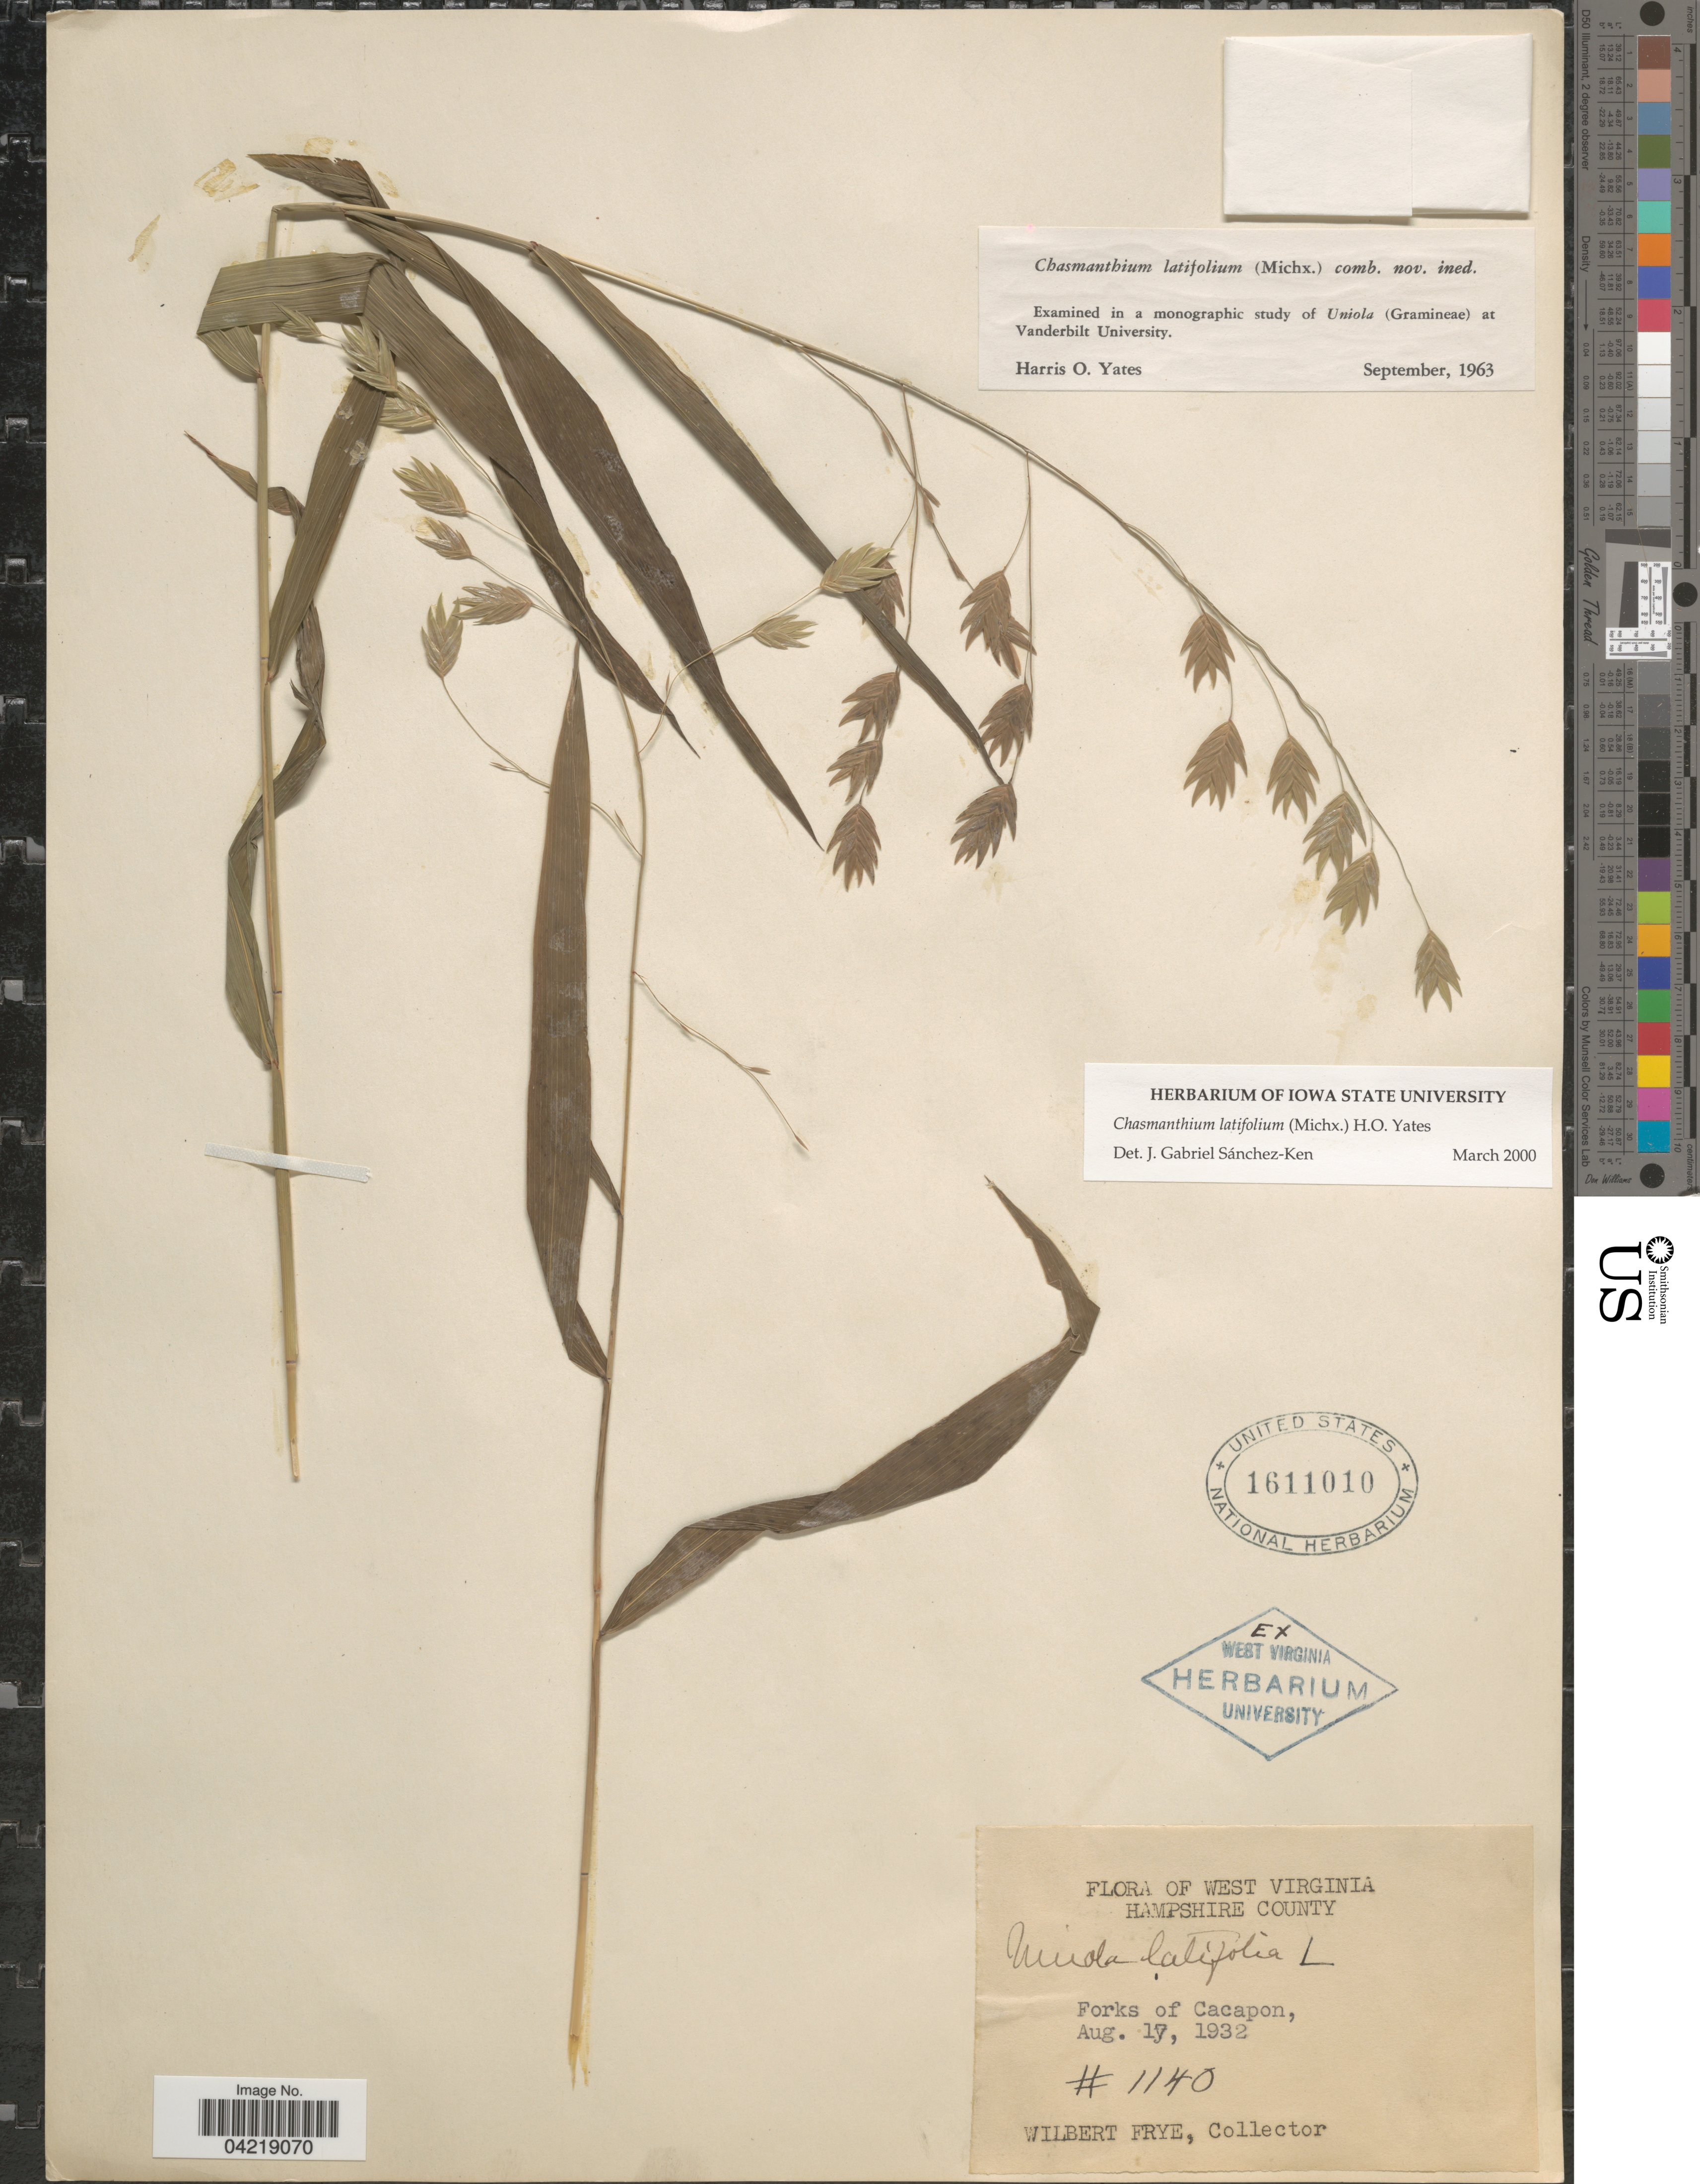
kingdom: Plantae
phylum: Tracheophyta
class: Liliopsida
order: Poales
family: Poaceae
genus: Chasmanthium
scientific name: Chasmanthium latifolium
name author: (Michx.) H.O. Yates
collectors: W. Frye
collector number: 1140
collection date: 1932-08-17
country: United States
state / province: West Virginia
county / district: Hampshire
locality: Hampshire County. Forks of Cacapon.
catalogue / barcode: US 1611010